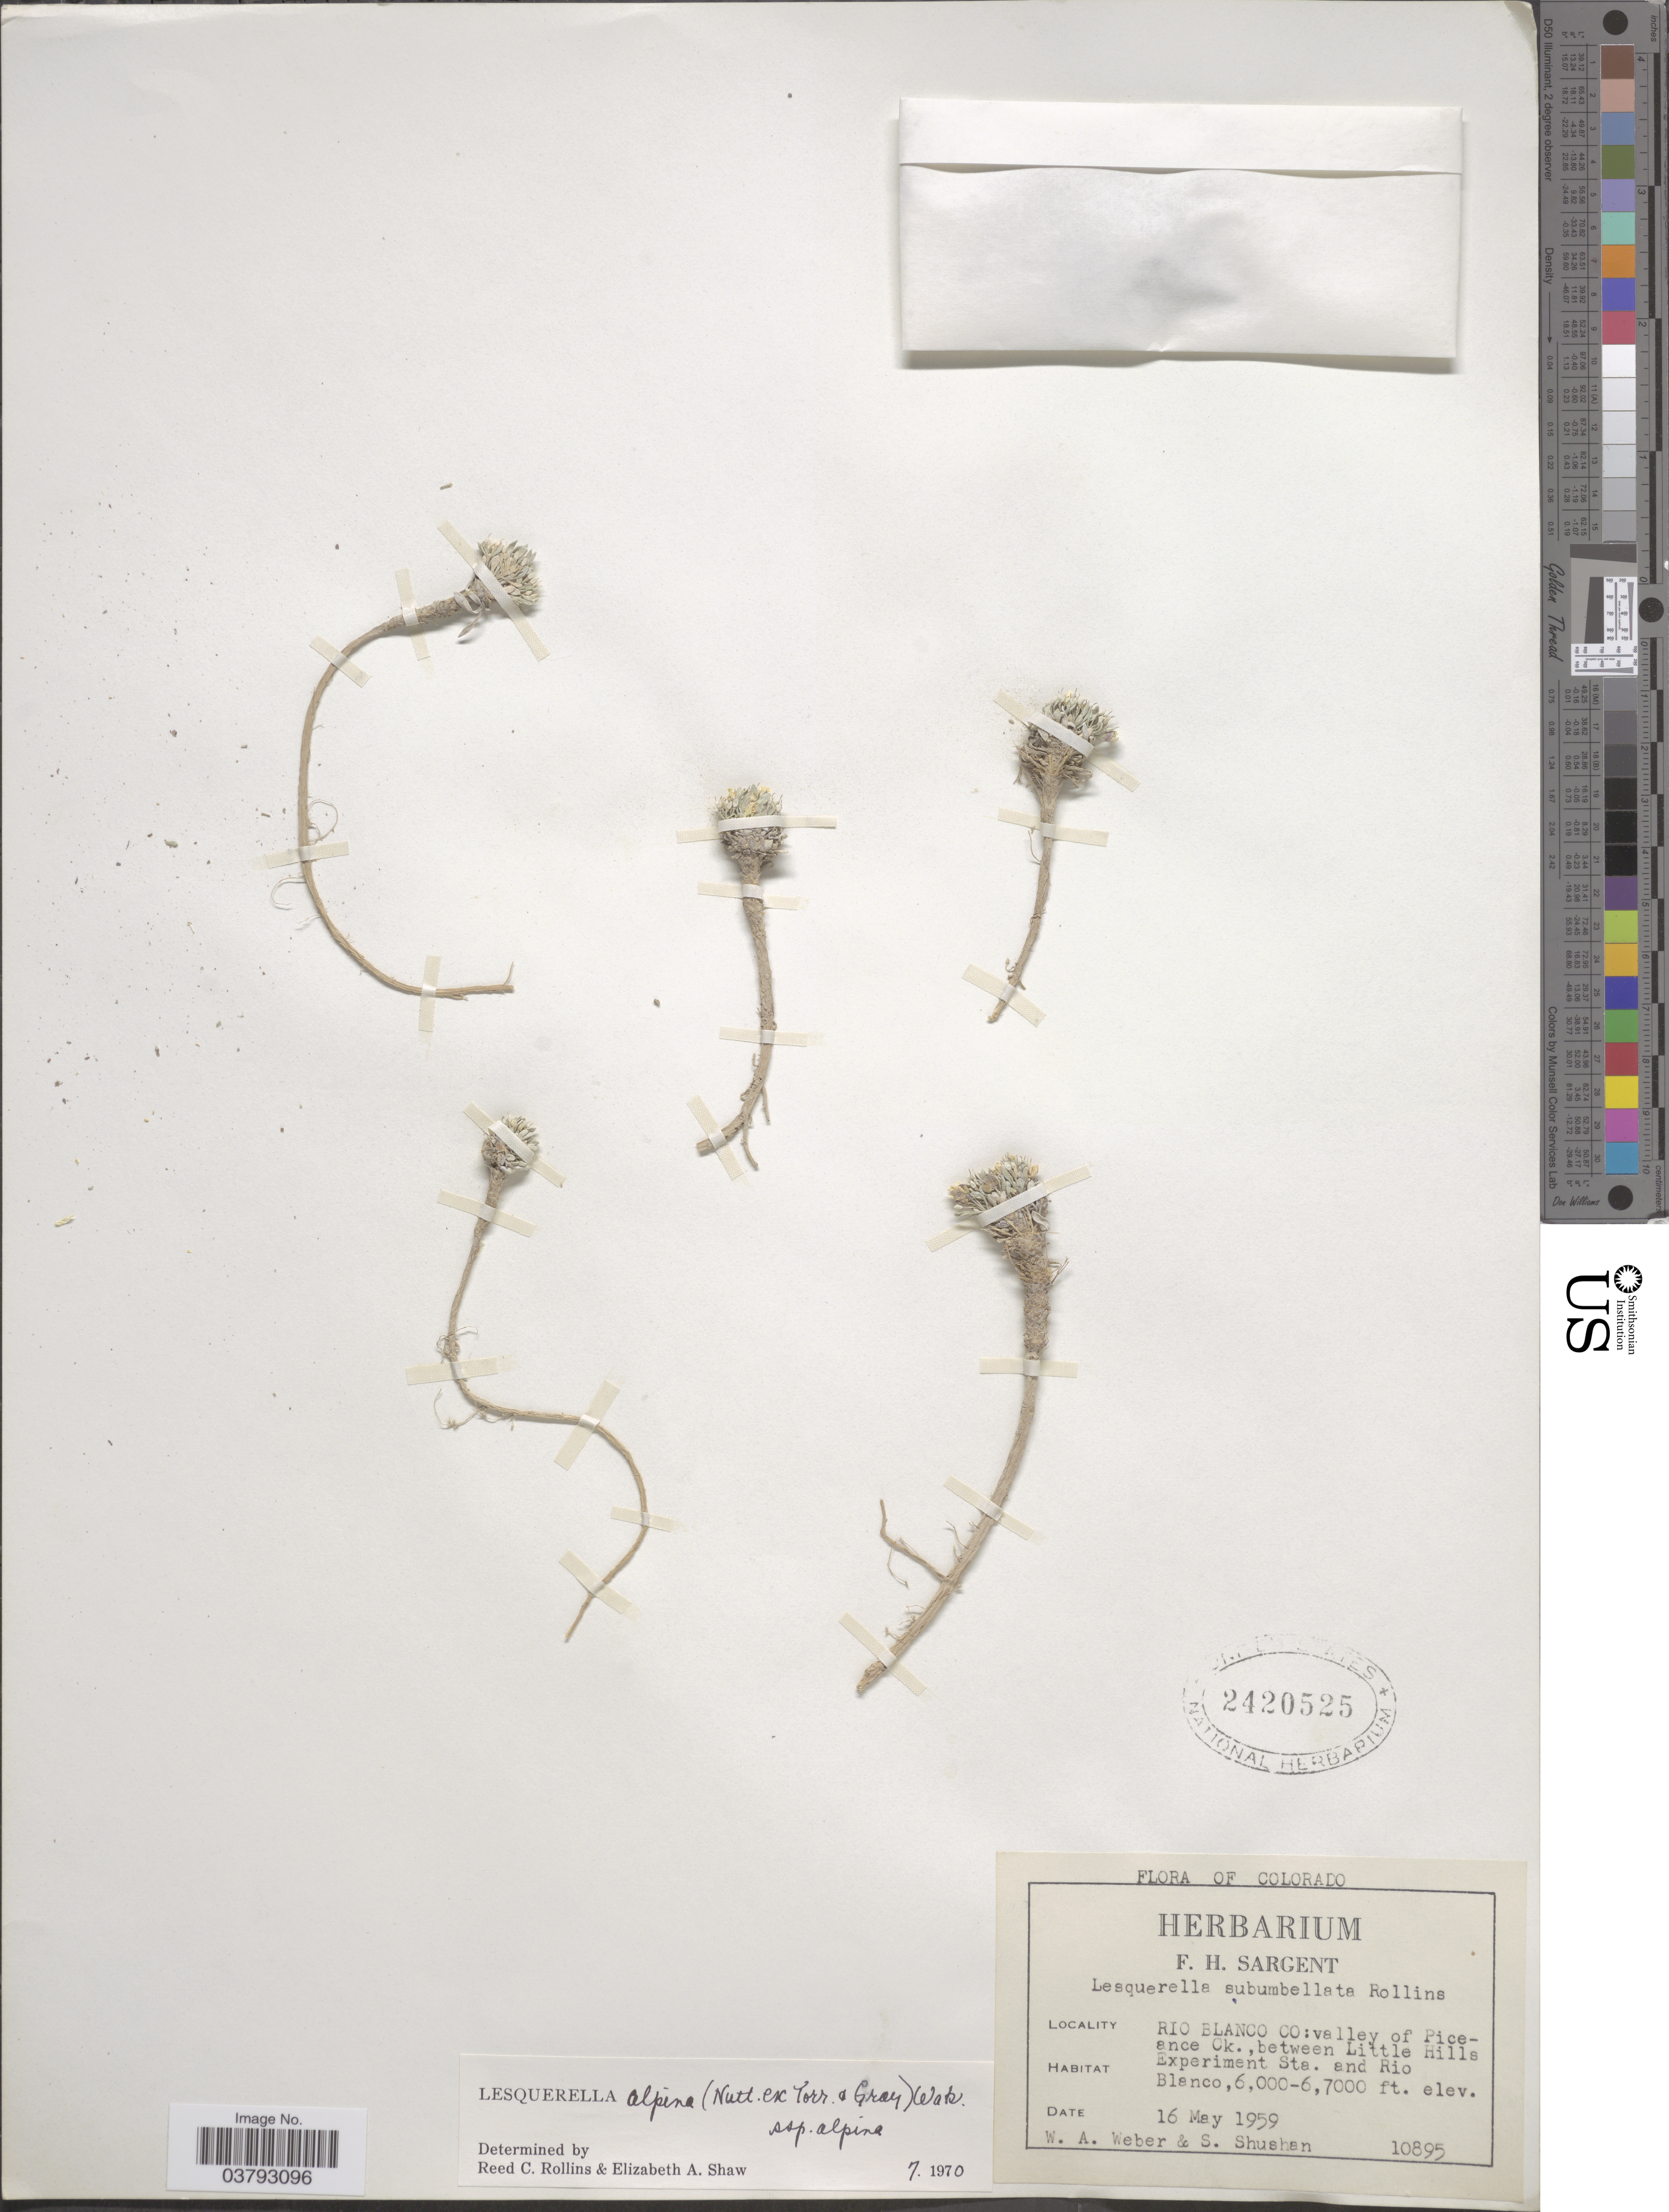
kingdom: Plantae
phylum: Tracheophyta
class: Magnoliopsida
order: Brassicales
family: Brassicaceae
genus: Lesquerella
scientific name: Lesquerella alpina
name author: (Nutt.) S. Watson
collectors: W. A. Weber & S. Shushan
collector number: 10895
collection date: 1959-05-16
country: United States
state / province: Colorado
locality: Rio Blanco Co: valley of Piceance Ck., between Little Hills Experiment Sta. and Rio Blanco.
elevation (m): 1829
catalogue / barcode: US 2420525